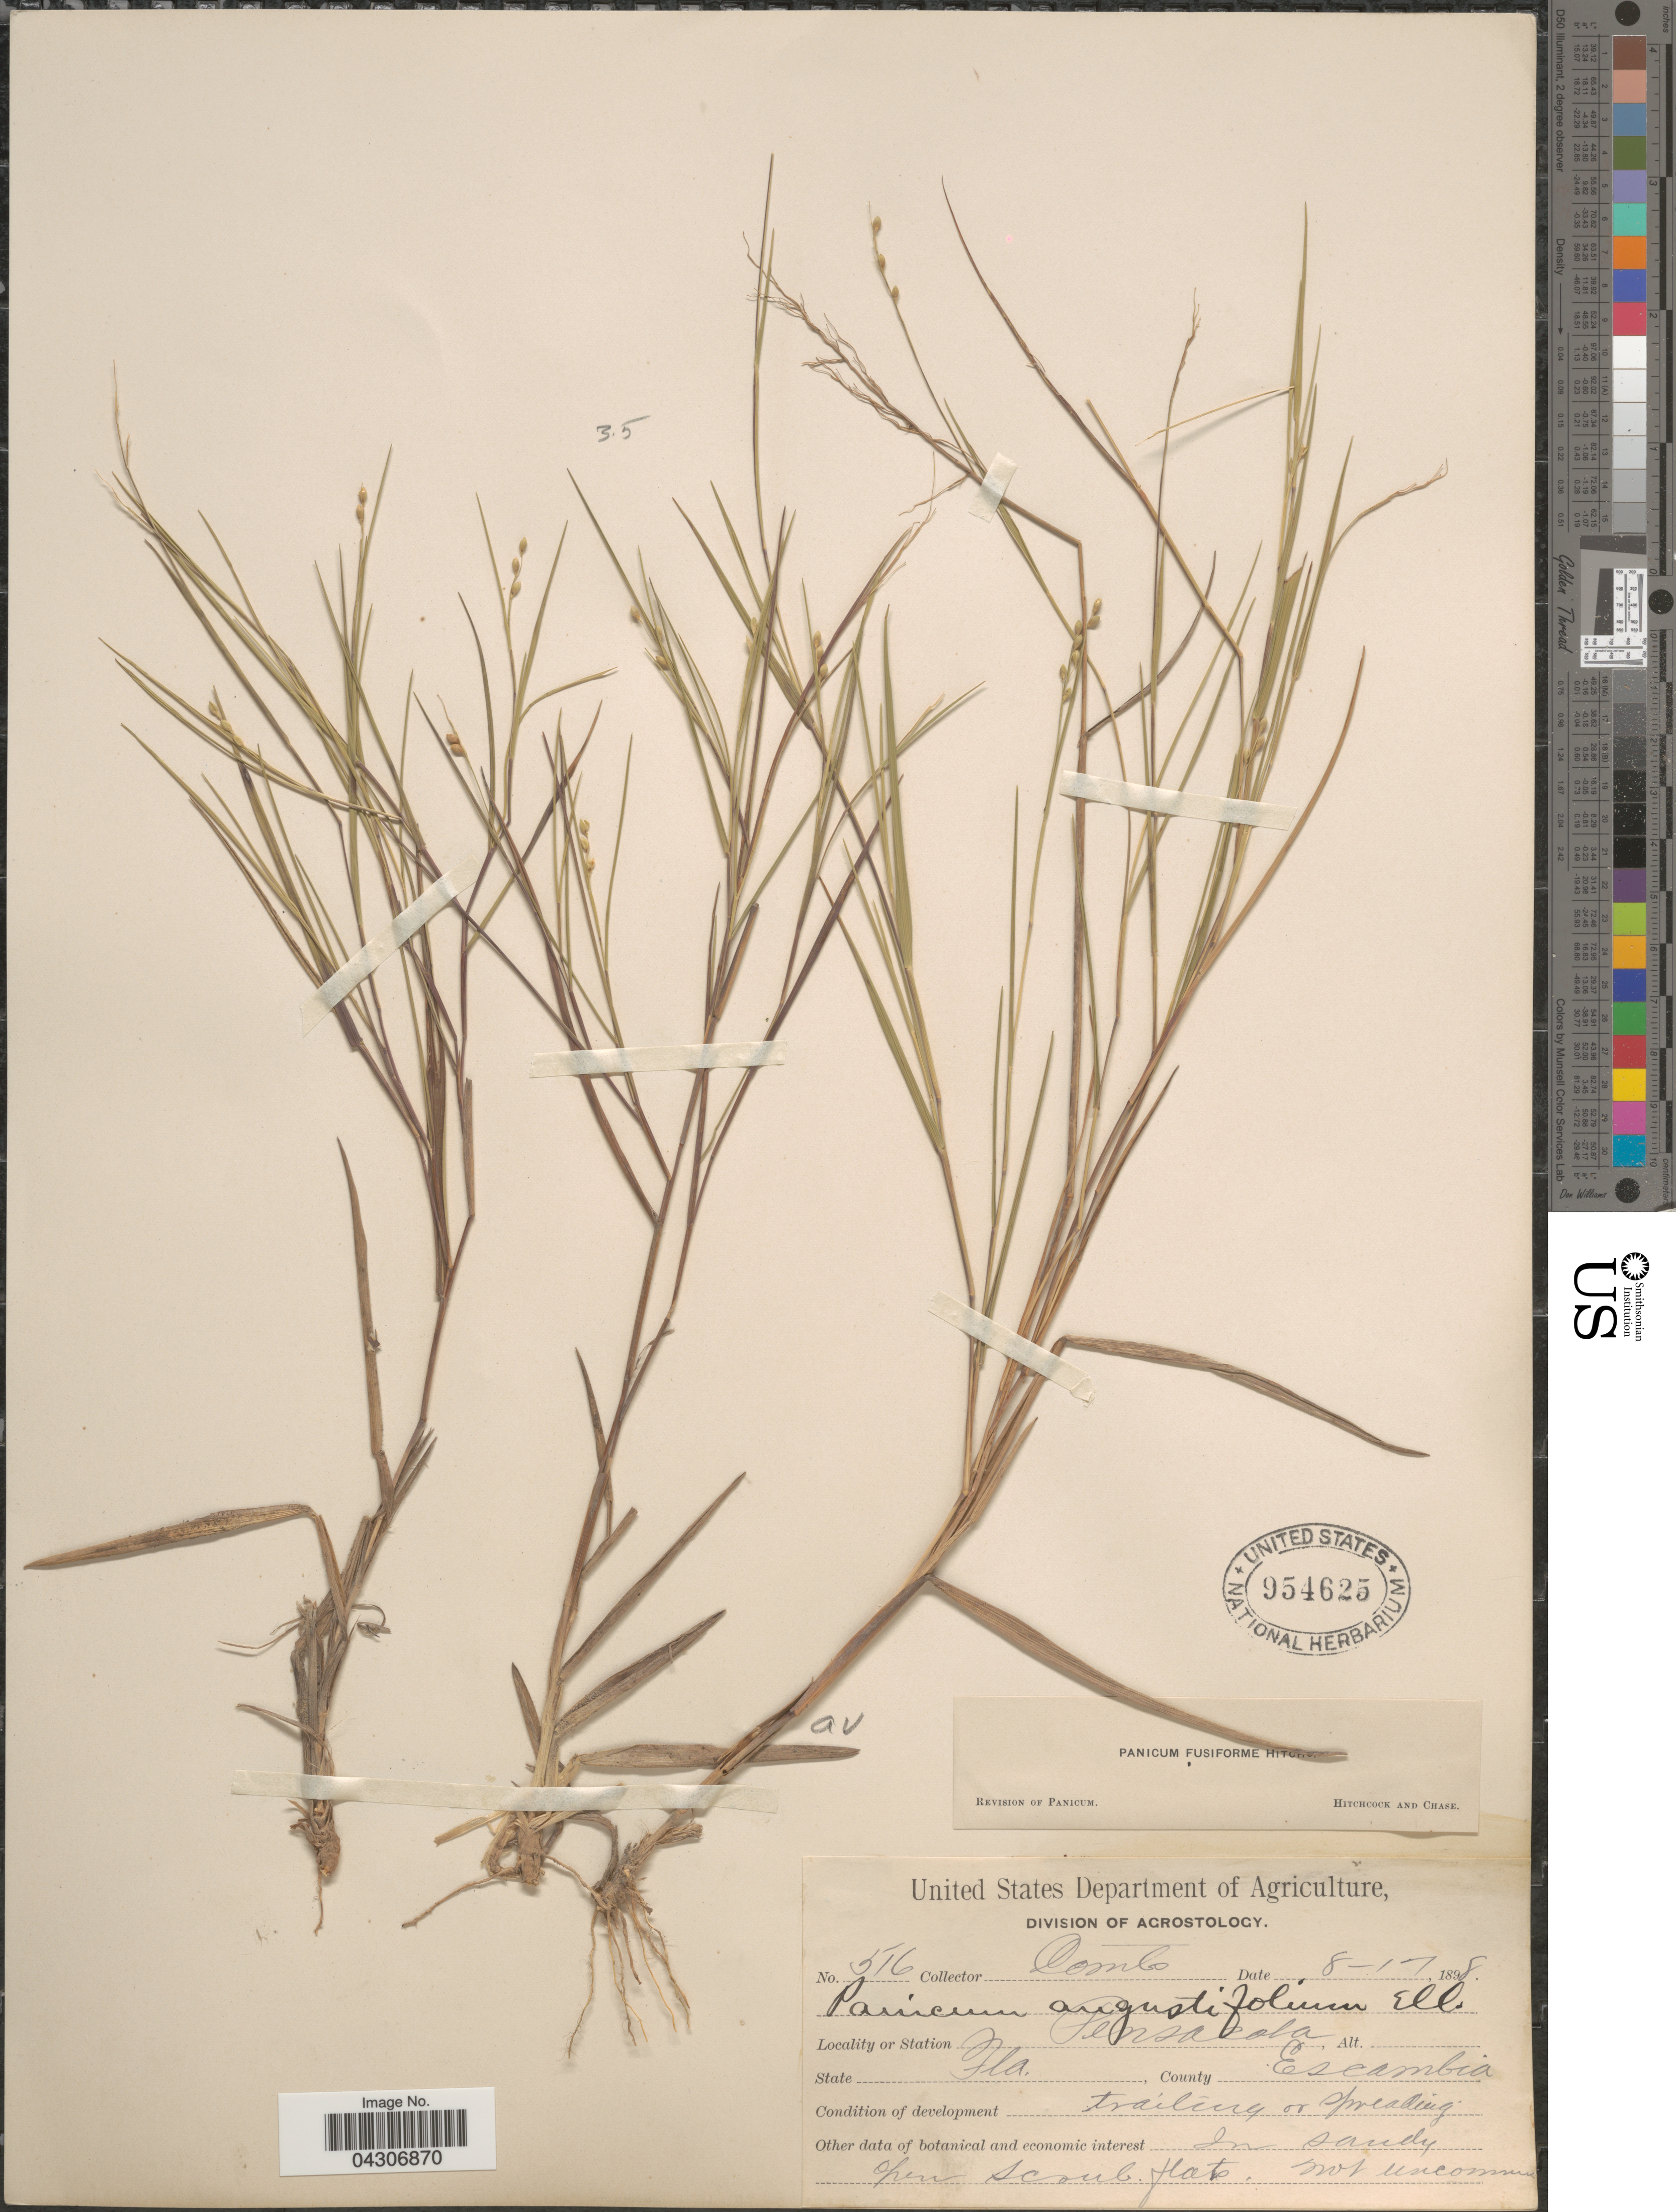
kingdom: Plantae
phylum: Tracheophyta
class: Liliopsida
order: Poales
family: Poaceae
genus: Dichanthelium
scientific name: Dichanthelium aciculare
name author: (Desv. ex Poir.) Gould & C.A. Clark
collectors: -. Combs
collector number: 516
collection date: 1898-08-17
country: United States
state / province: Florida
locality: Pensacola. County Escambia.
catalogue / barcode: US 954625